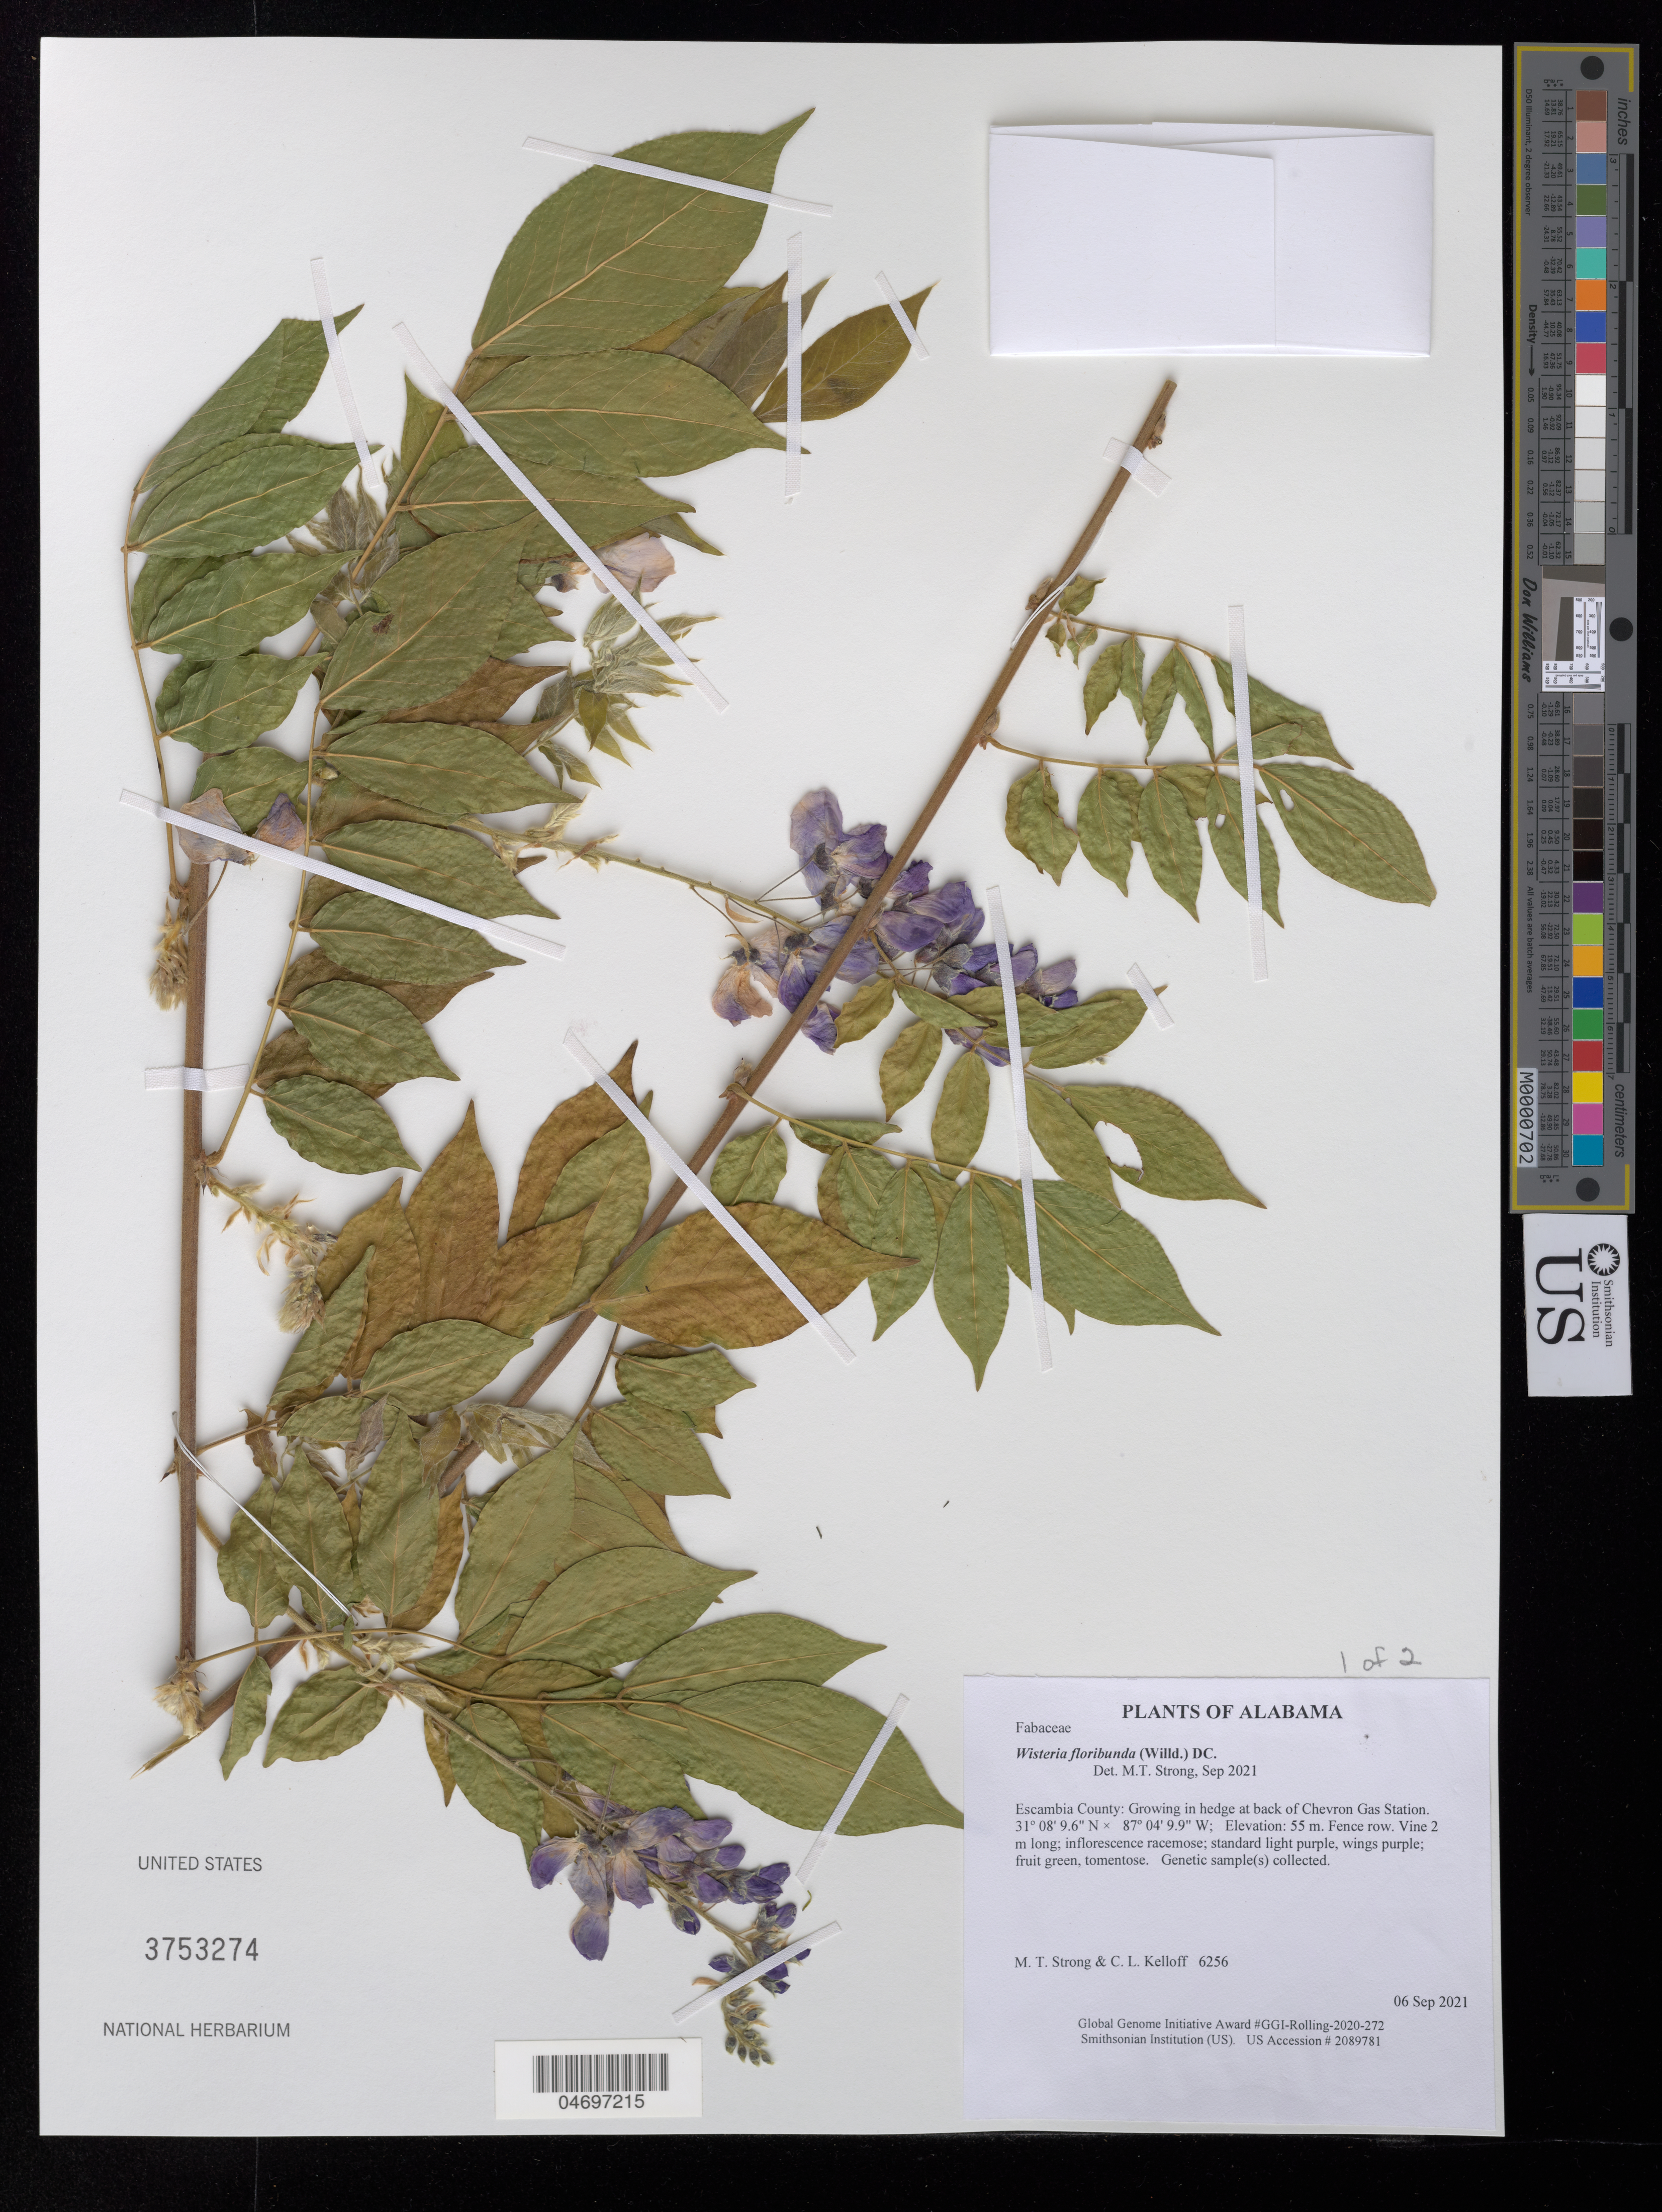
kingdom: Plantae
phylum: Tracheophyta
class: Magnoliopsida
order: Fabales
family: Fabaceae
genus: Wisteria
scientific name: Wisteria floribunda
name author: (Willd.) DC.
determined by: Strong, Mark T.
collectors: M. T. Strong & C. L. Kelloff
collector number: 6256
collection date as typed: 6 Sep 2021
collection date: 2021-09-06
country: United States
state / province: Alabama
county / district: Escambia County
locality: Growing in hedge at back of Chevron Gas Station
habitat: Fence row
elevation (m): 55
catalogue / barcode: US 3753274